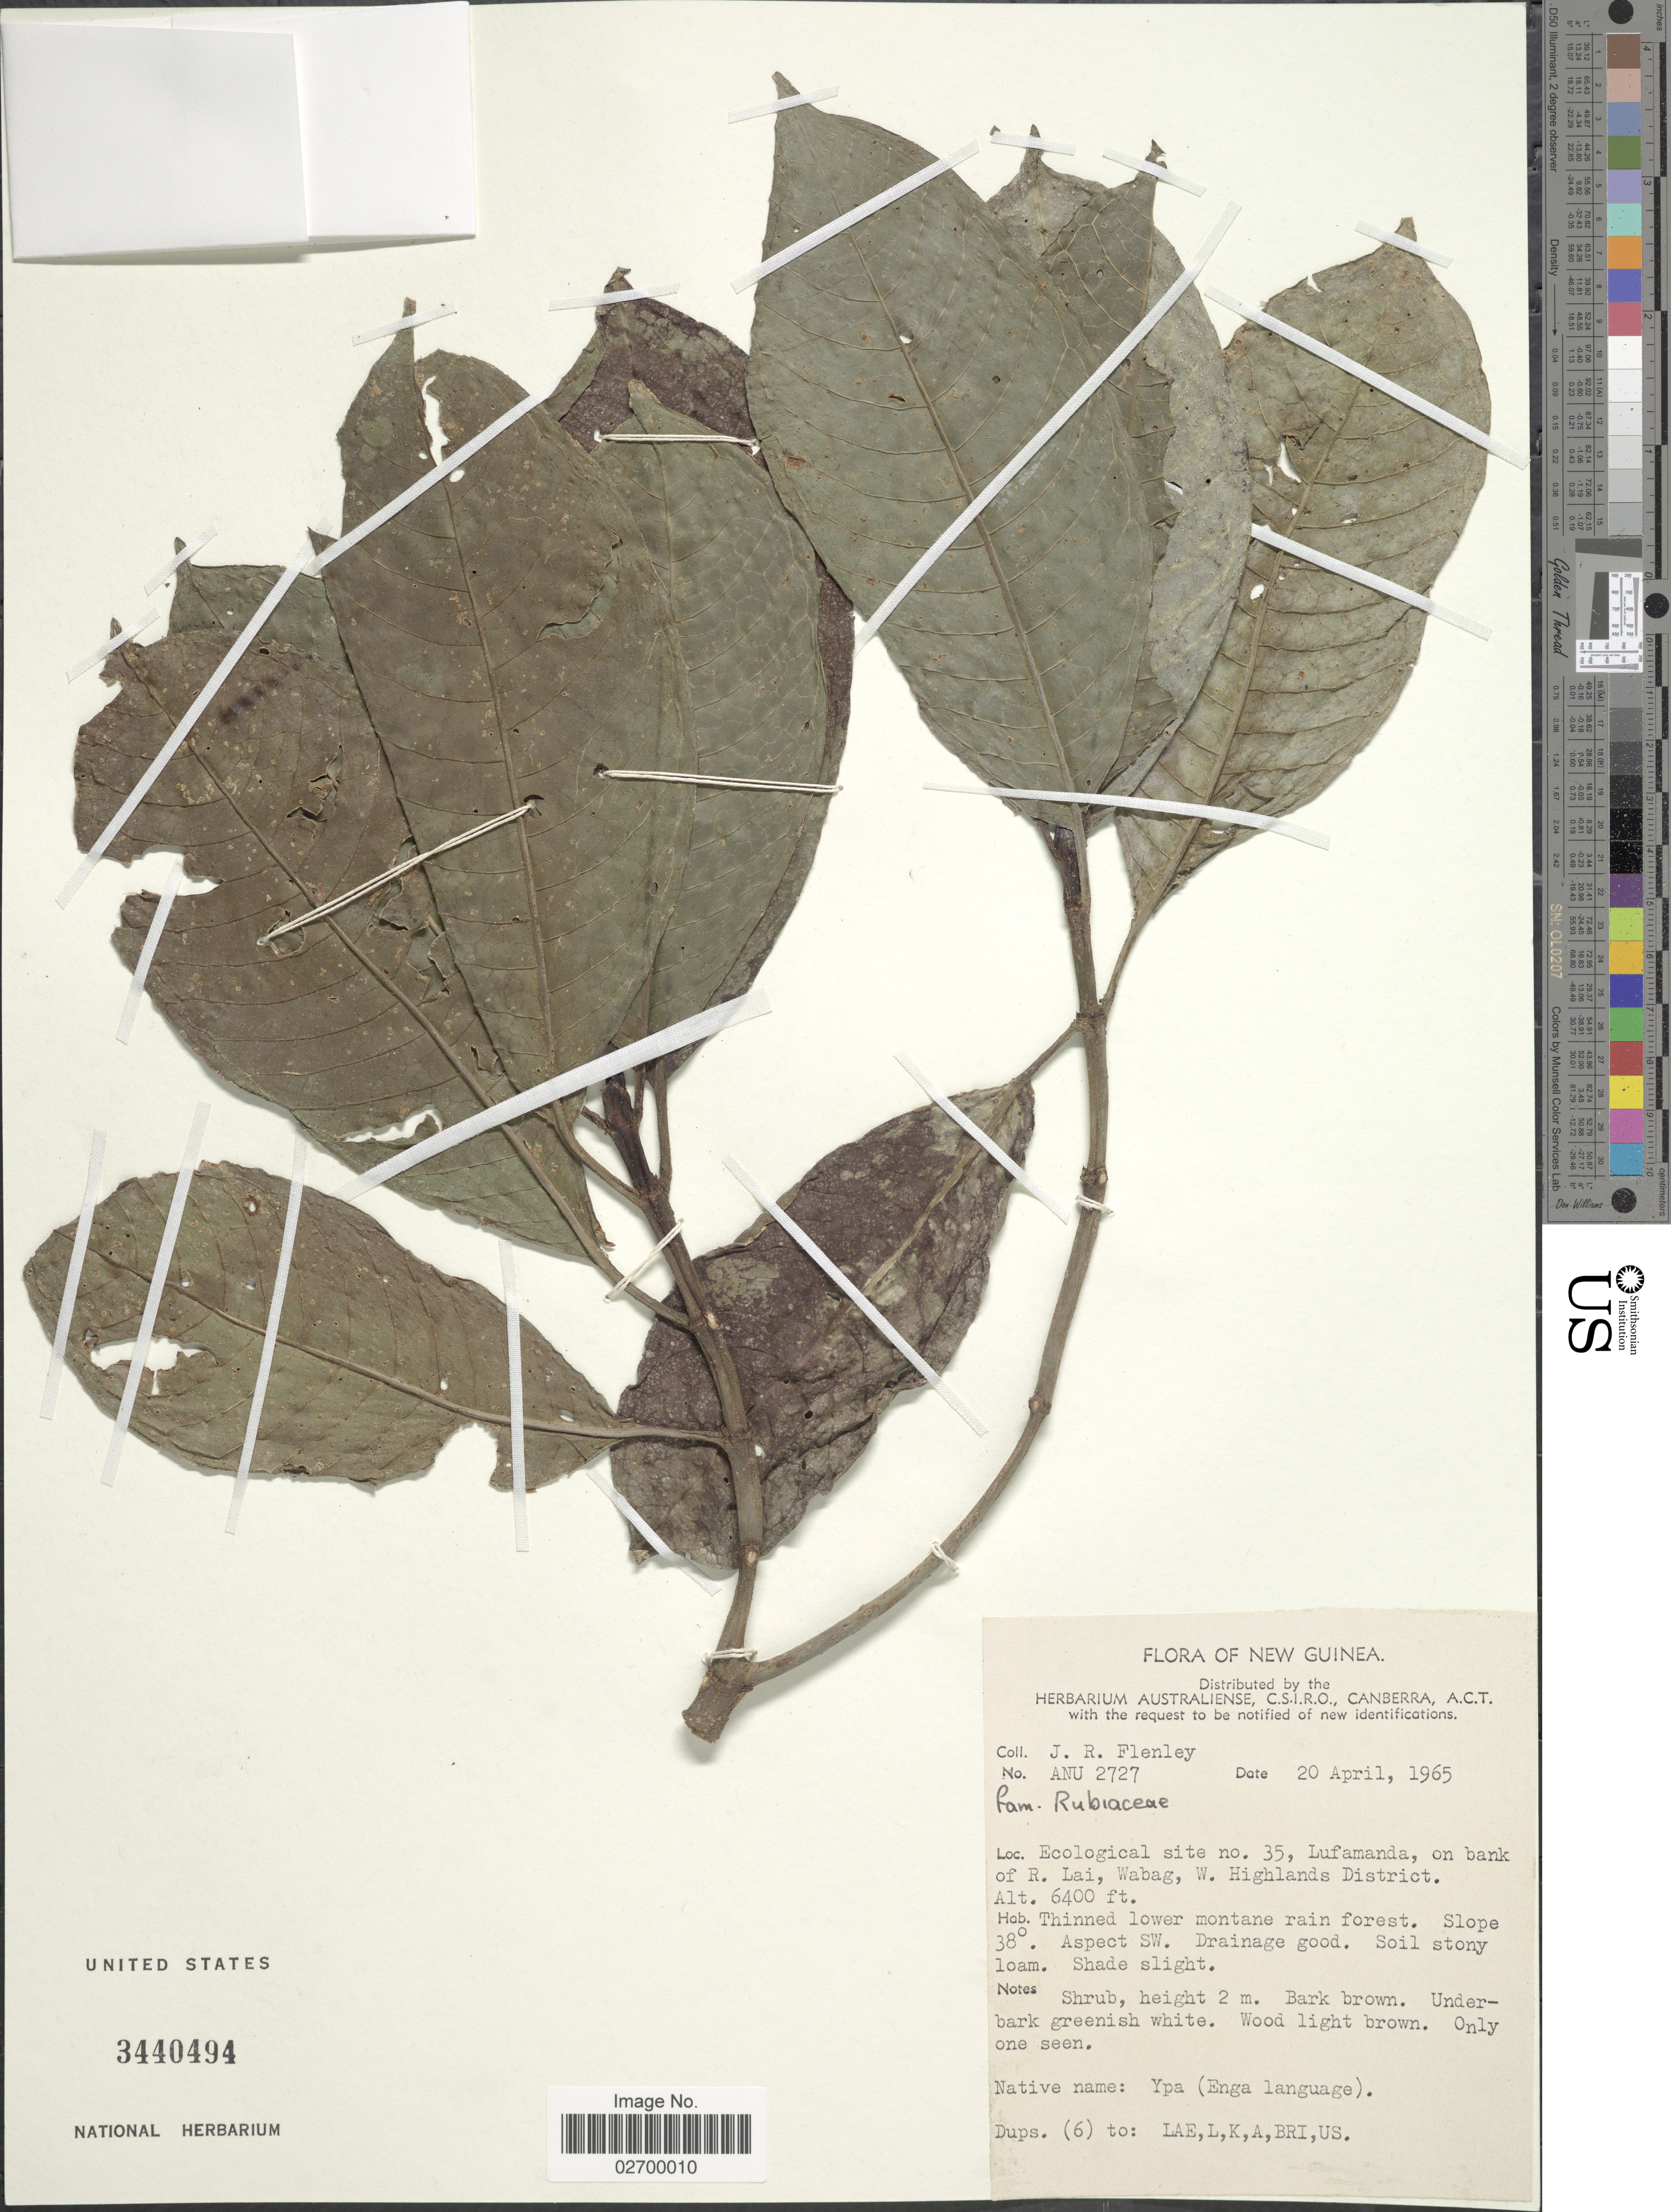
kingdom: Plantae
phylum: Tracheophyta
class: Magnoliopsida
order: Gentianales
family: Rubiaceae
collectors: J. Flenley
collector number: ANU 2727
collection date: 1965-04-20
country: Papua New Guinea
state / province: Western Highlands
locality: New Guinea. Ecological site no. 35, Lufamanda, on bank of R. Lai, Wabag, W. Highlands District Slope 38° Aspect SW.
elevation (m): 1951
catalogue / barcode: US 3440494